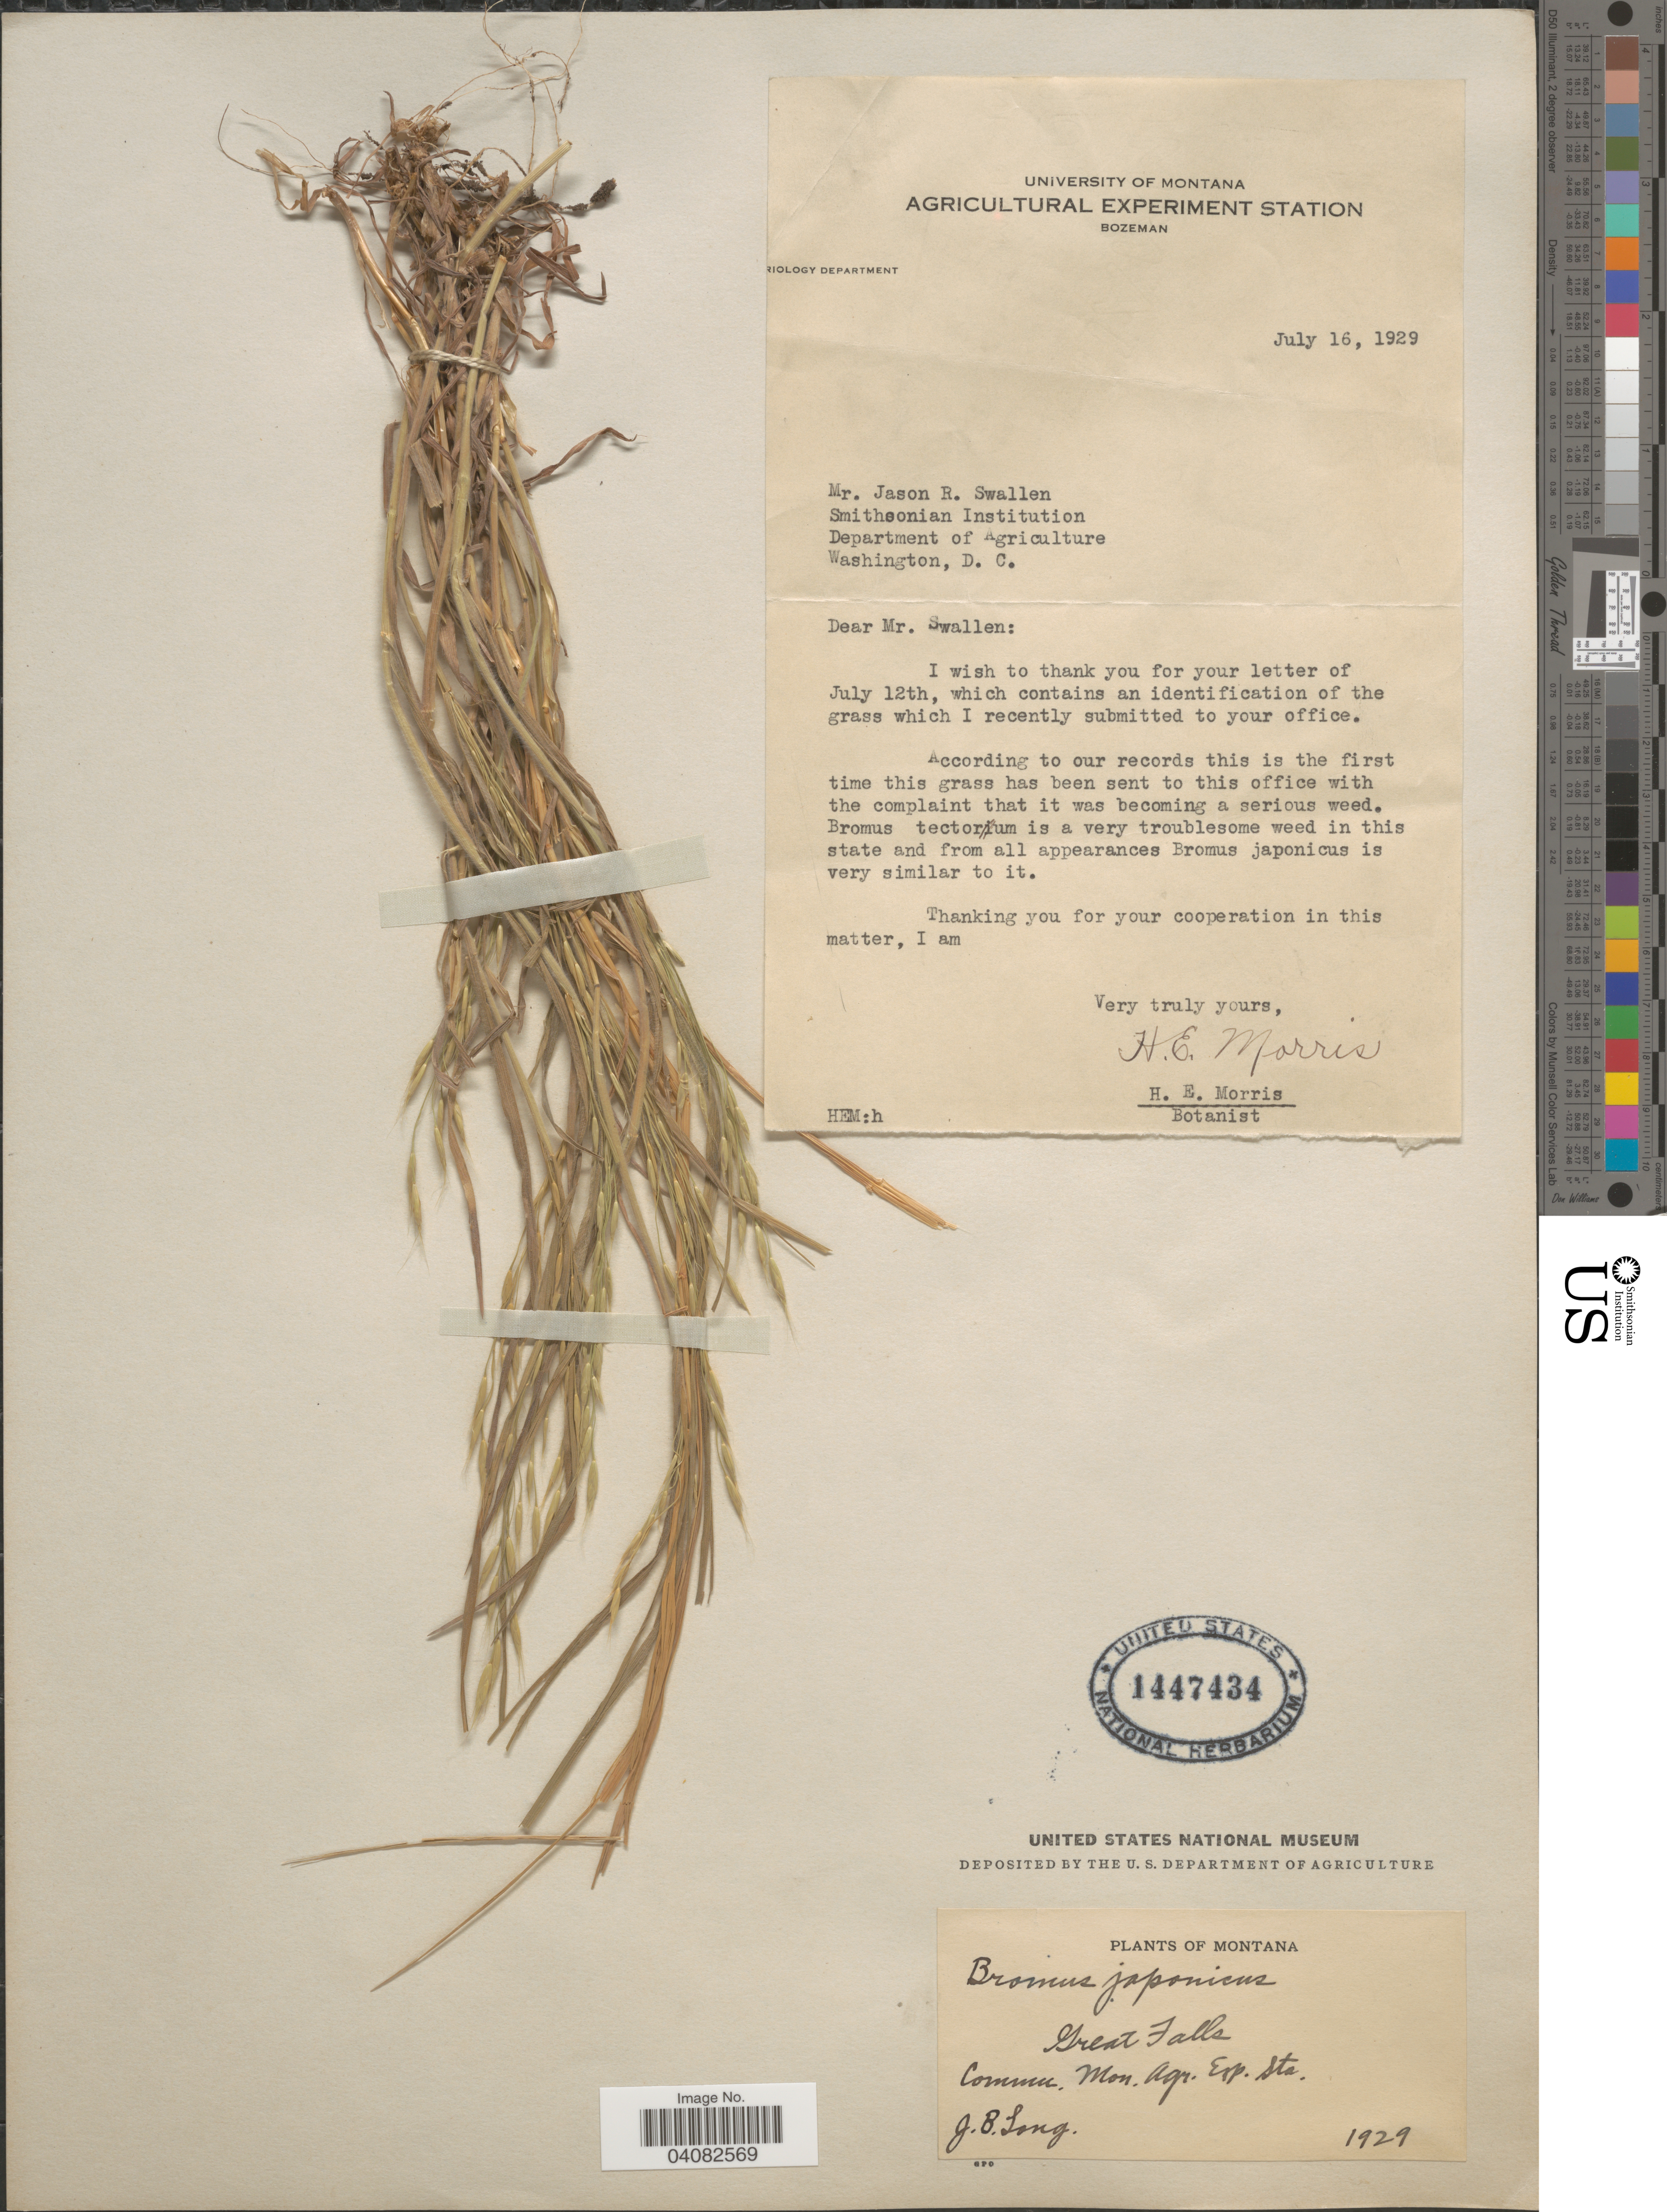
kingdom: Plantae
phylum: Tracheophyta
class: Liliopsida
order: Poales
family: Poaceae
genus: Bromus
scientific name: Bromus japonicus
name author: Houtt.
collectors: J. Long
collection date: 1929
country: United States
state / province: Montana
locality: Great Falls. Common. Mon. Agr. Exp. Sta.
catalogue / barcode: US 1447434